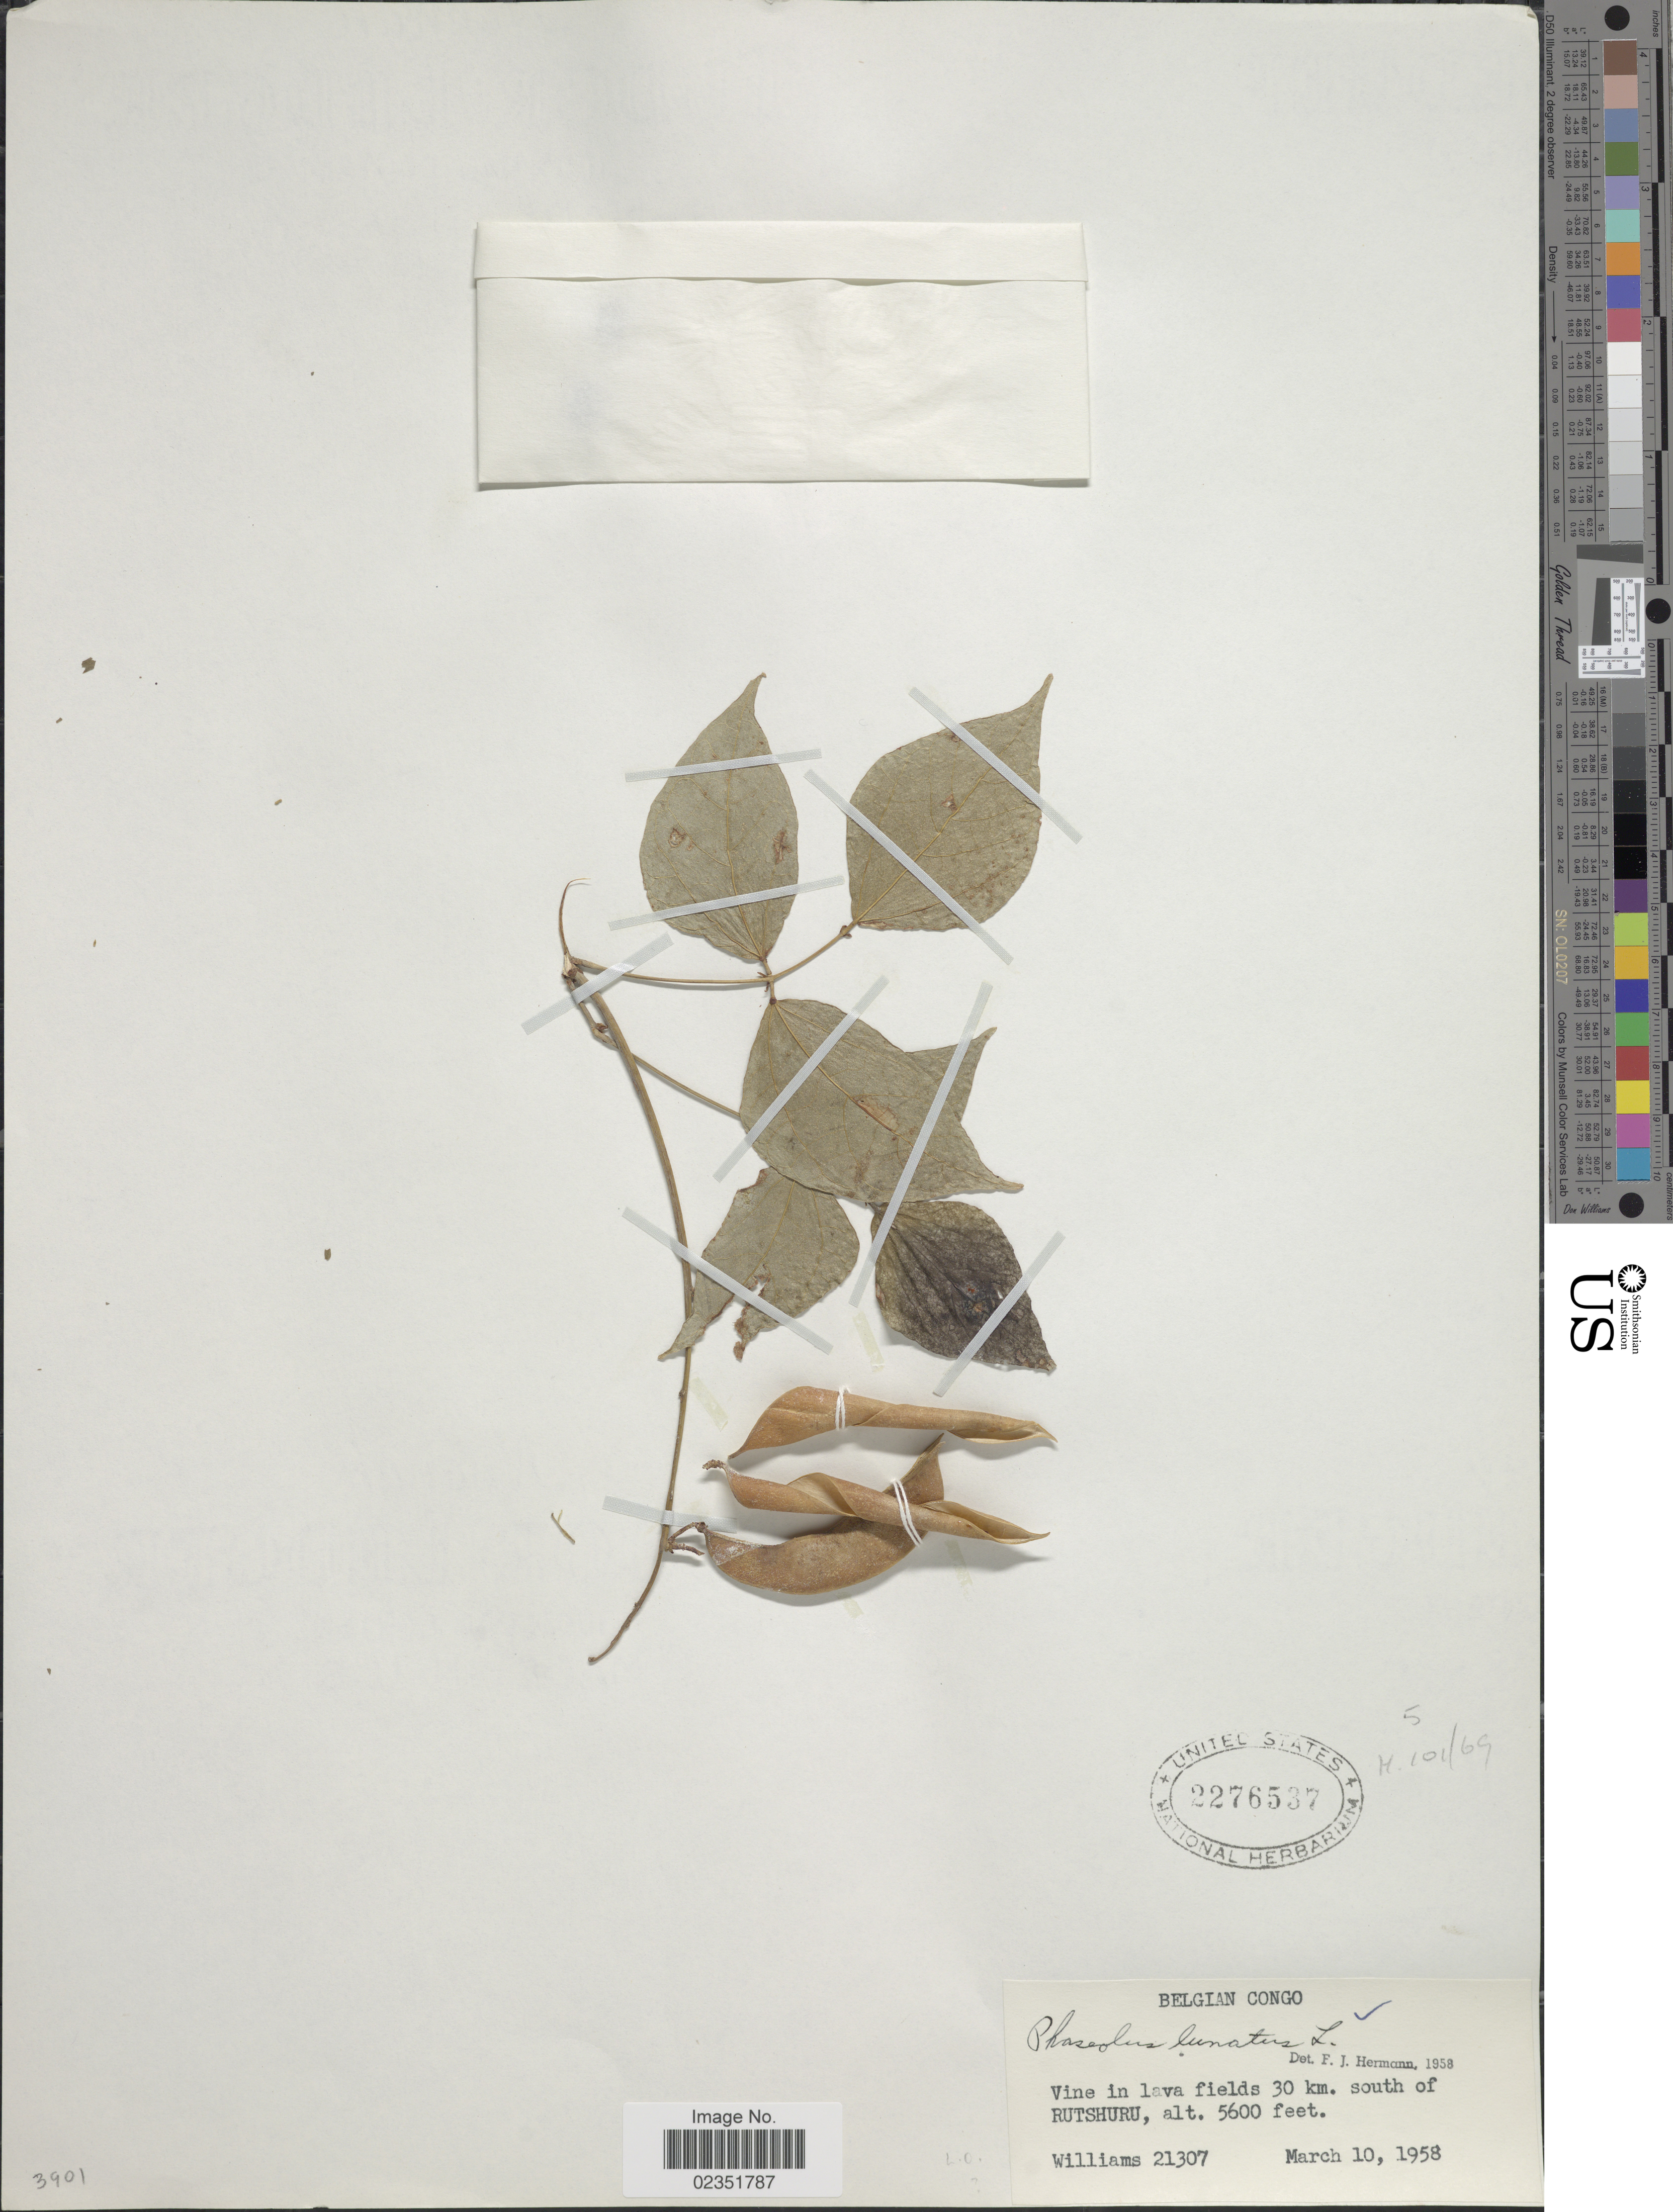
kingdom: Plantae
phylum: Tracheophyta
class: Magnoliopsida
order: Fabales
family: Fabaceae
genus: Phaseolus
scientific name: Phaseolus lunatus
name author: L.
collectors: -- Williams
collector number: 21307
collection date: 1958-03-10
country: Congo, Democratic Republic of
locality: Belgian Congo, Vine in lava fields 30 km south of Rutshuru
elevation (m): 1707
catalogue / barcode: US 2276537